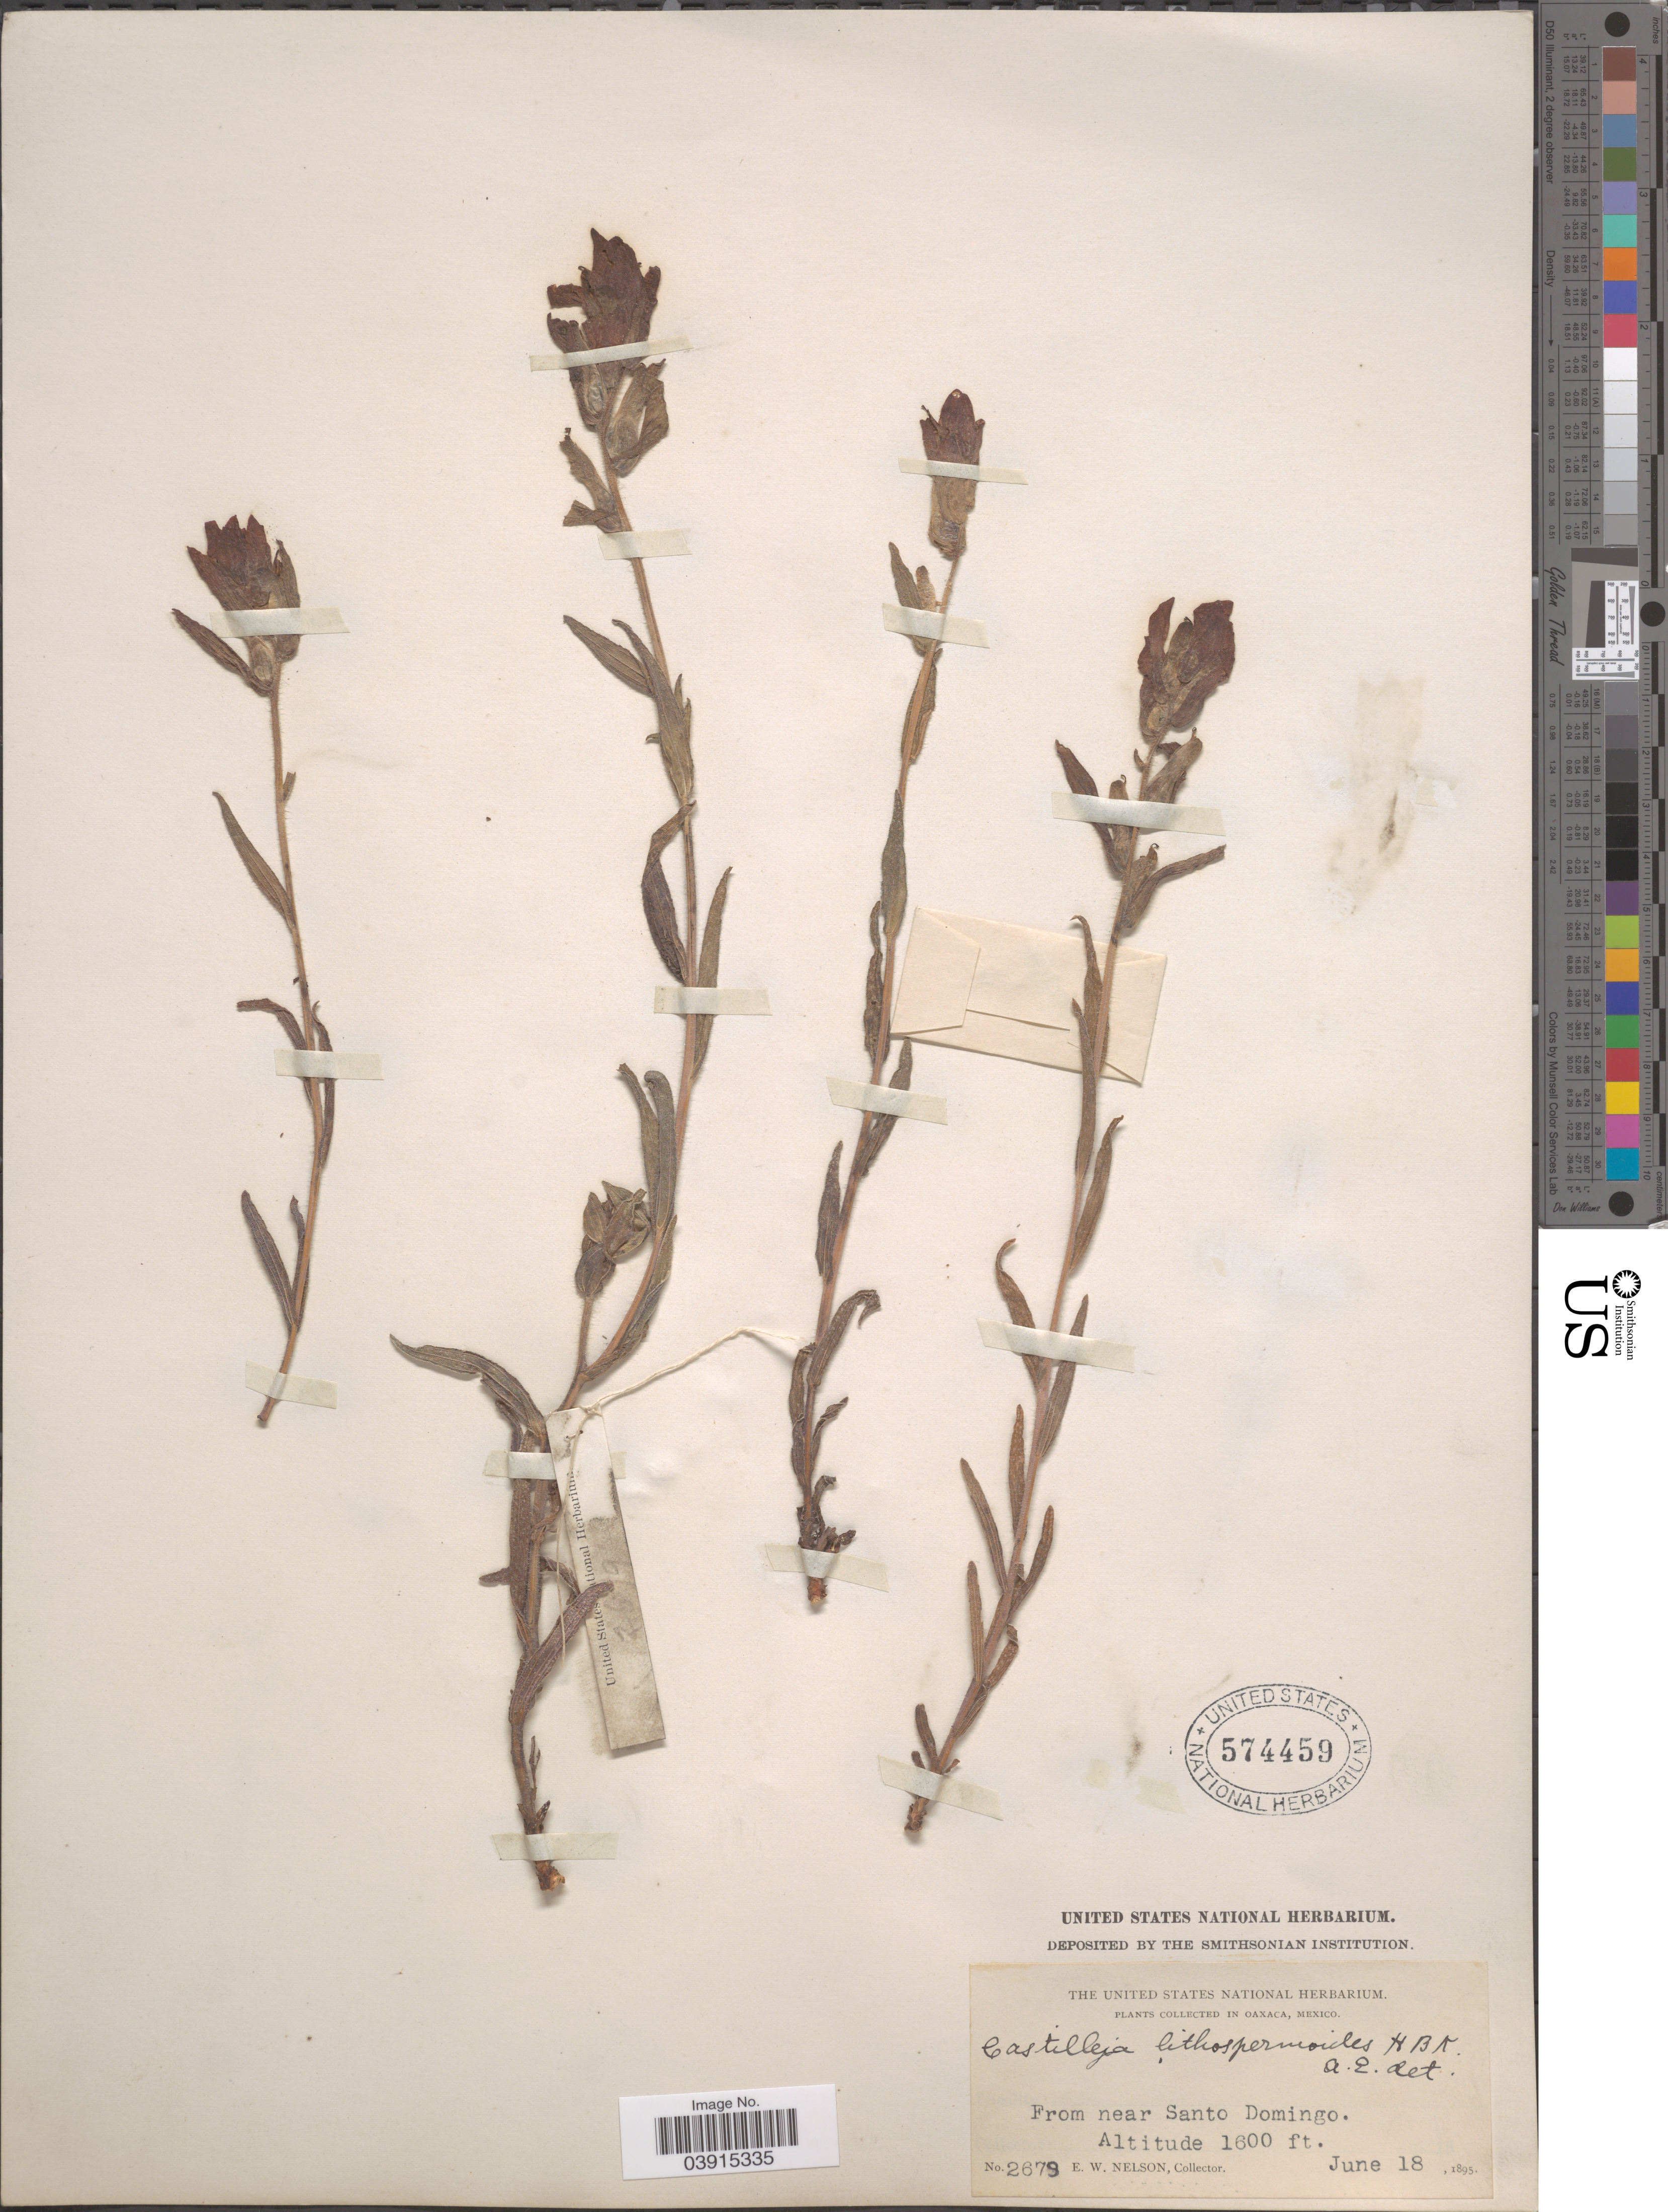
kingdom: Plantae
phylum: Tracheophyta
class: Magnoliopsida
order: Lamiales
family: Orobanchaceae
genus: Castilleja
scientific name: Castilleja lithospermoides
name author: Kunth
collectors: E. W. Nelson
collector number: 2679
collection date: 1895-06-18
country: Mexico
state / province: Oaxaca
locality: From near Santo Domingo.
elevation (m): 488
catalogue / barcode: US 574459